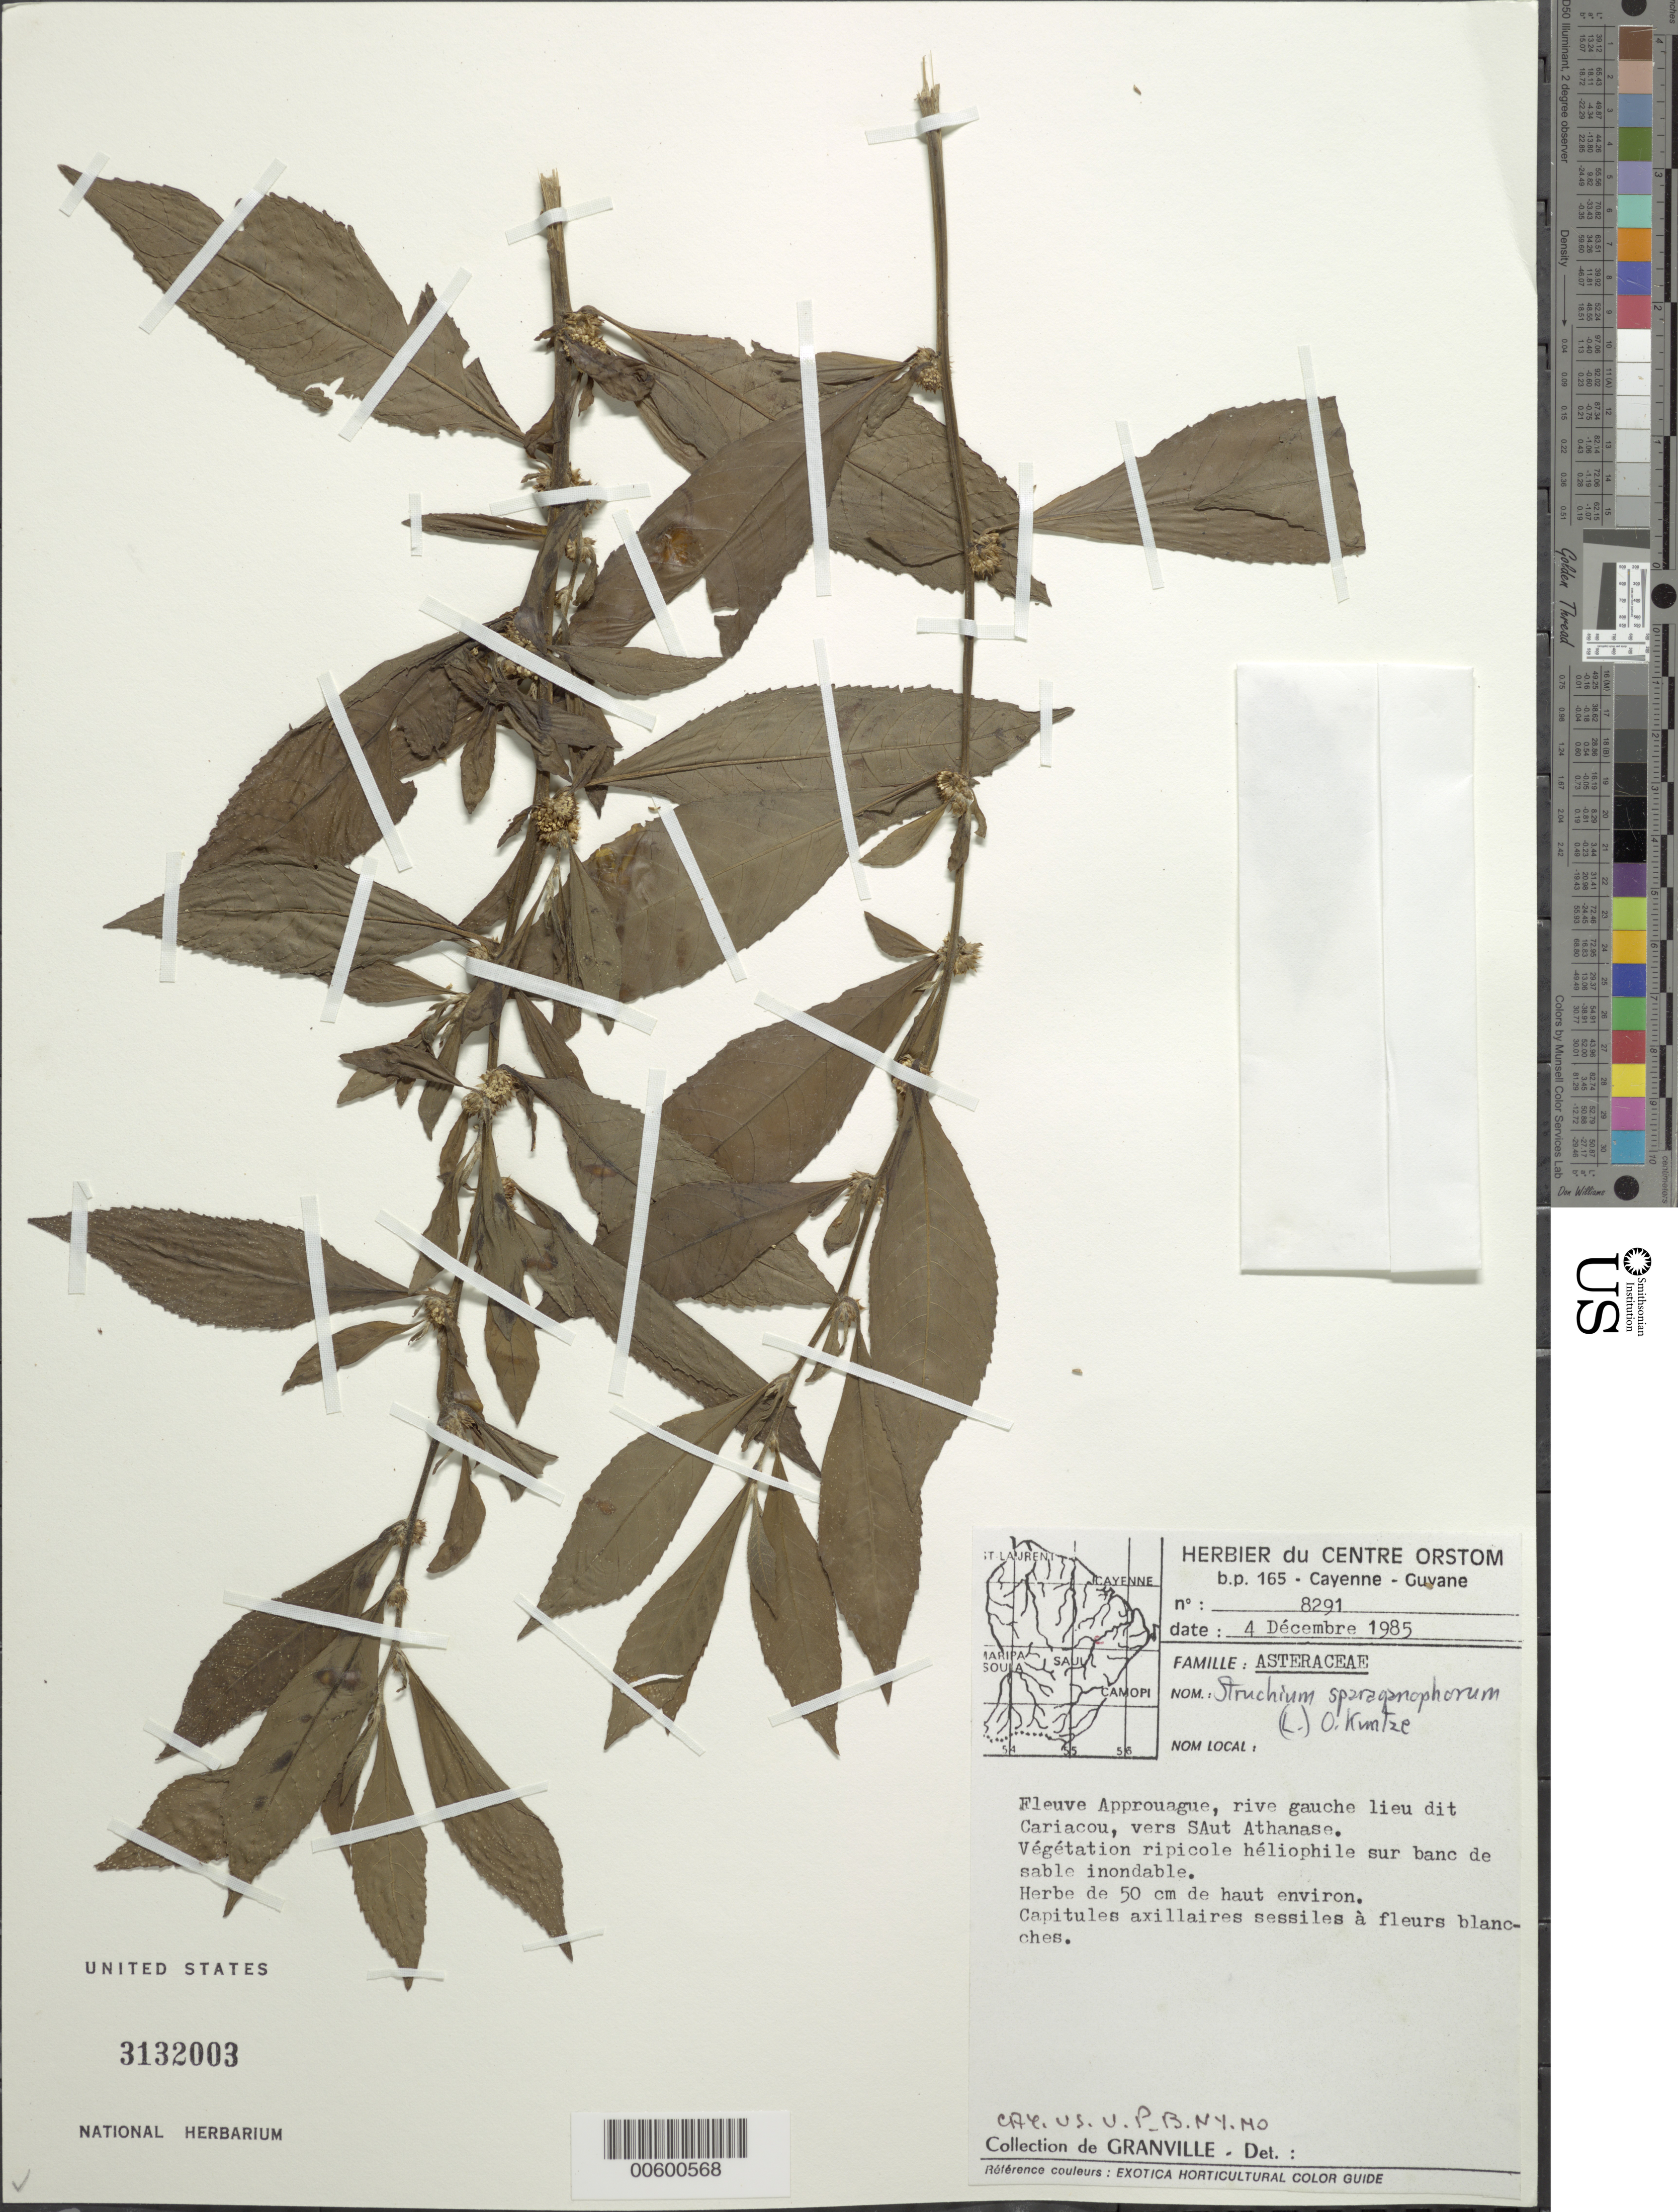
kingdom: Plantae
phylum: Tracheophyta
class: Magnoliopsida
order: Asterales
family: Asteraceae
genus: Struchium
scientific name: Struchium sparganophorum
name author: (L.) Kuntze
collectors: J.-J. de Granville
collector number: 8291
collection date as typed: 4-Dec-85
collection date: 1985-12-04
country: French Guiana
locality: Approuague R., Cariacou, vers Saut Athanase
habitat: Vegetaion ripicole heliophile sur banc de sable inondable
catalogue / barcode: US 3132003